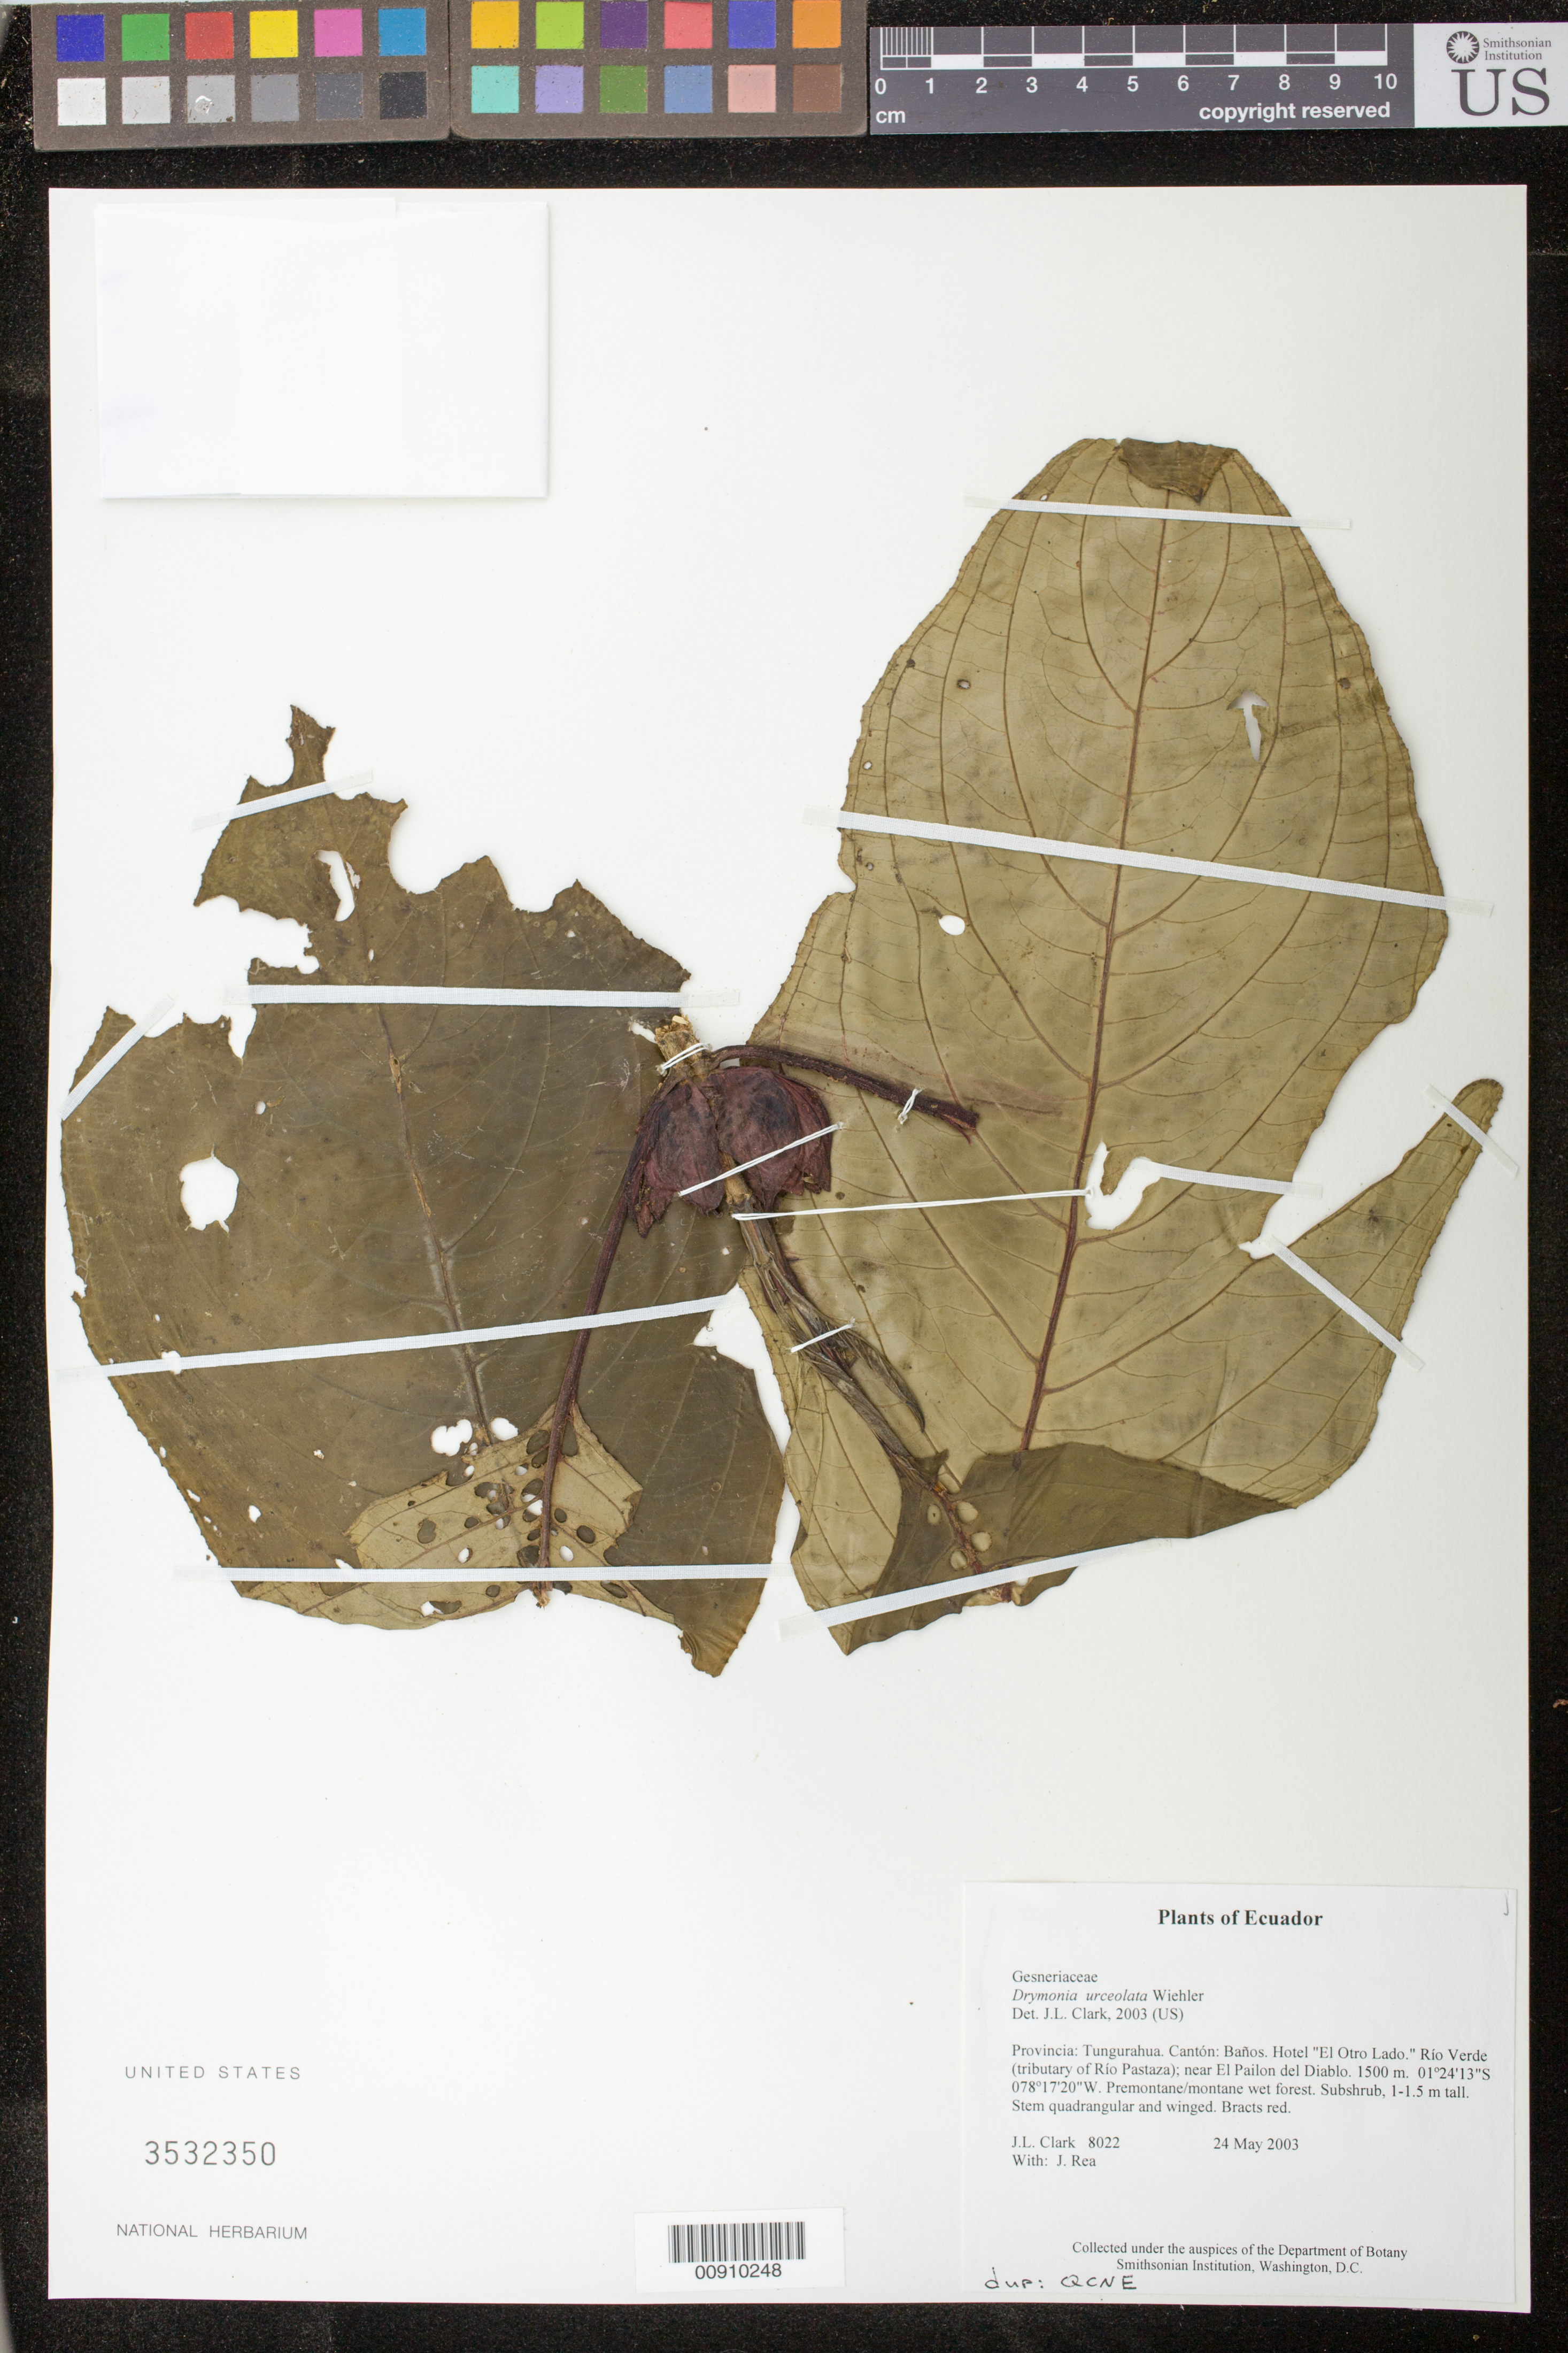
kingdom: Plantae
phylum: Tracheophyta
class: Magnoliopsida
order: Lamiales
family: Gesneriaceae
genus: Drymonia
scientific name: Drymonia urceolata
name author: Wiehler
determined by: Clark, J. L., (SEL), The Marie Selby Botanical Garden (UNITED STATES)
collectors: J. L. Clark & J. Rea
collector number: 8022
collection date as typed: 24 May 2003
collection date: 2003-05-24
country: Ecuador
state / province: Tungurahua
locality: Baños. Hotel "El Otro Lado." Río Verde (tributary of Río Pastaza); near El Pailon del Diablo.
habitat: Premontane/montane wet forest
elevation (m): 1500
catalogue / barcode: US 3532350